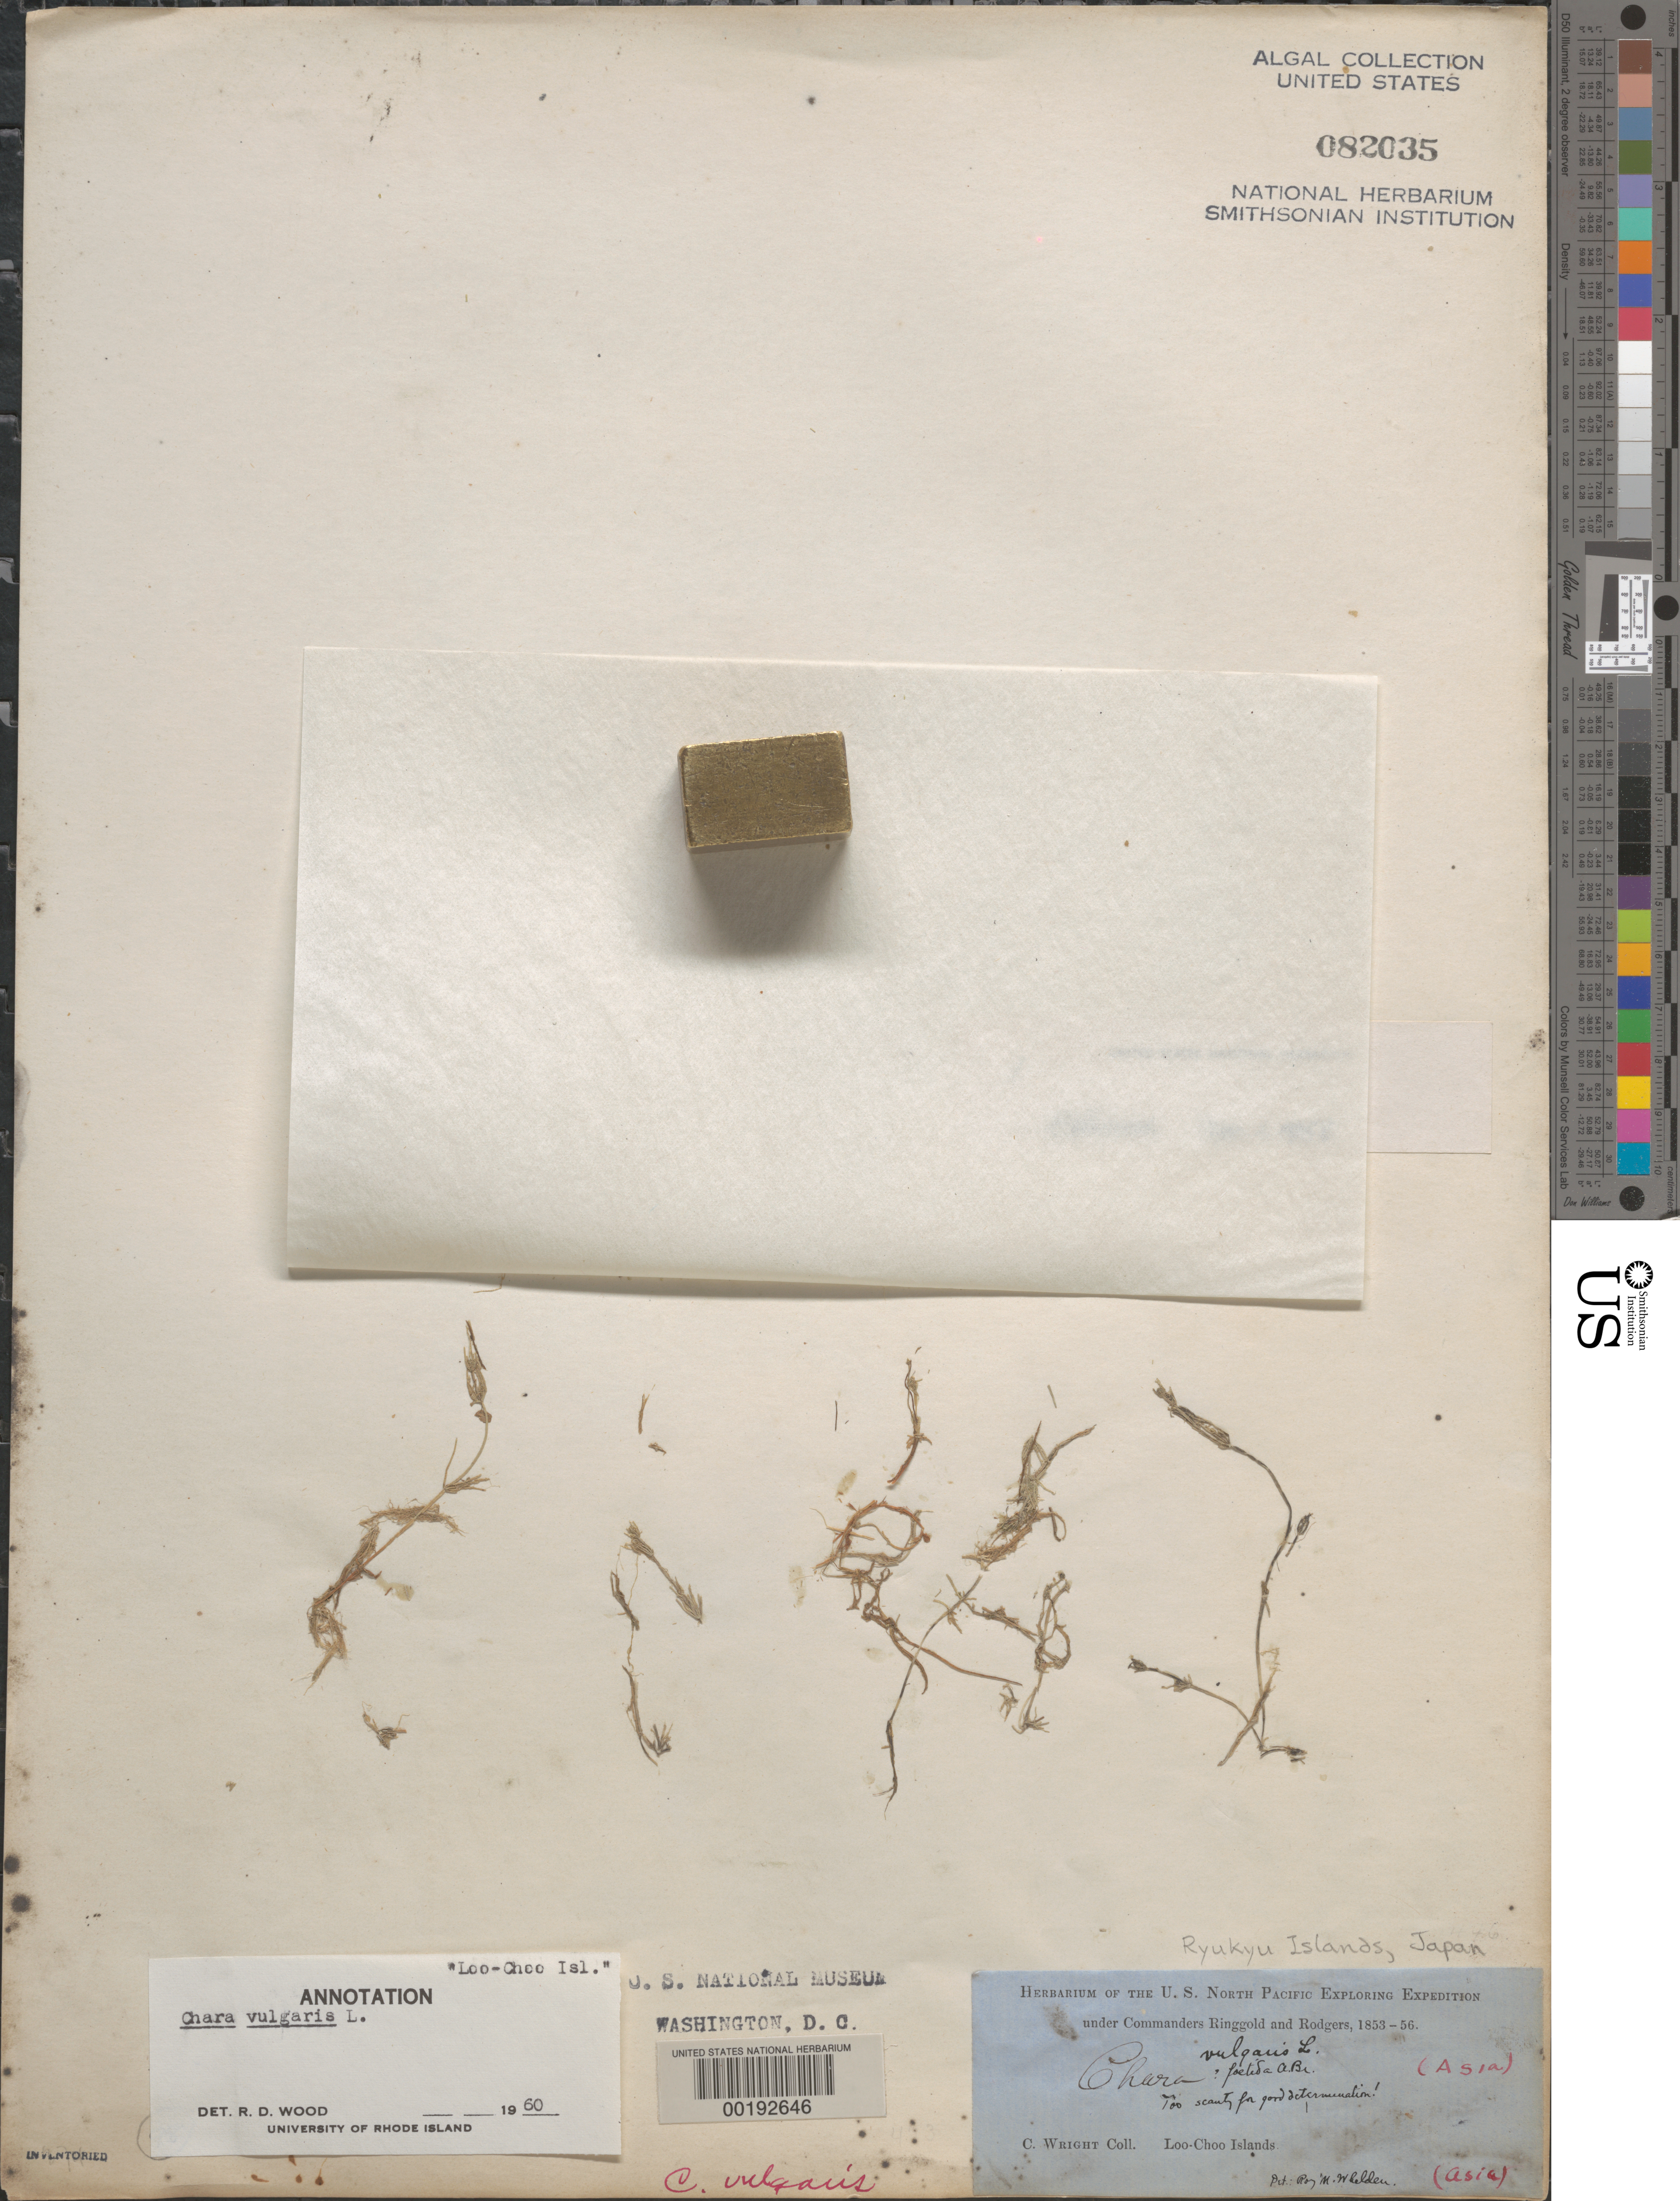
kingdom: Plantae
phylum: Charophyta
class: Charophyceae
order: Charales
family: Characeae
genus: Chara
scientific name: Chara vulgaris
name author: L.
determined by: Wood, R. D.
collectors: C. Wright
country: Japan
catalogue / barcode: US 82035